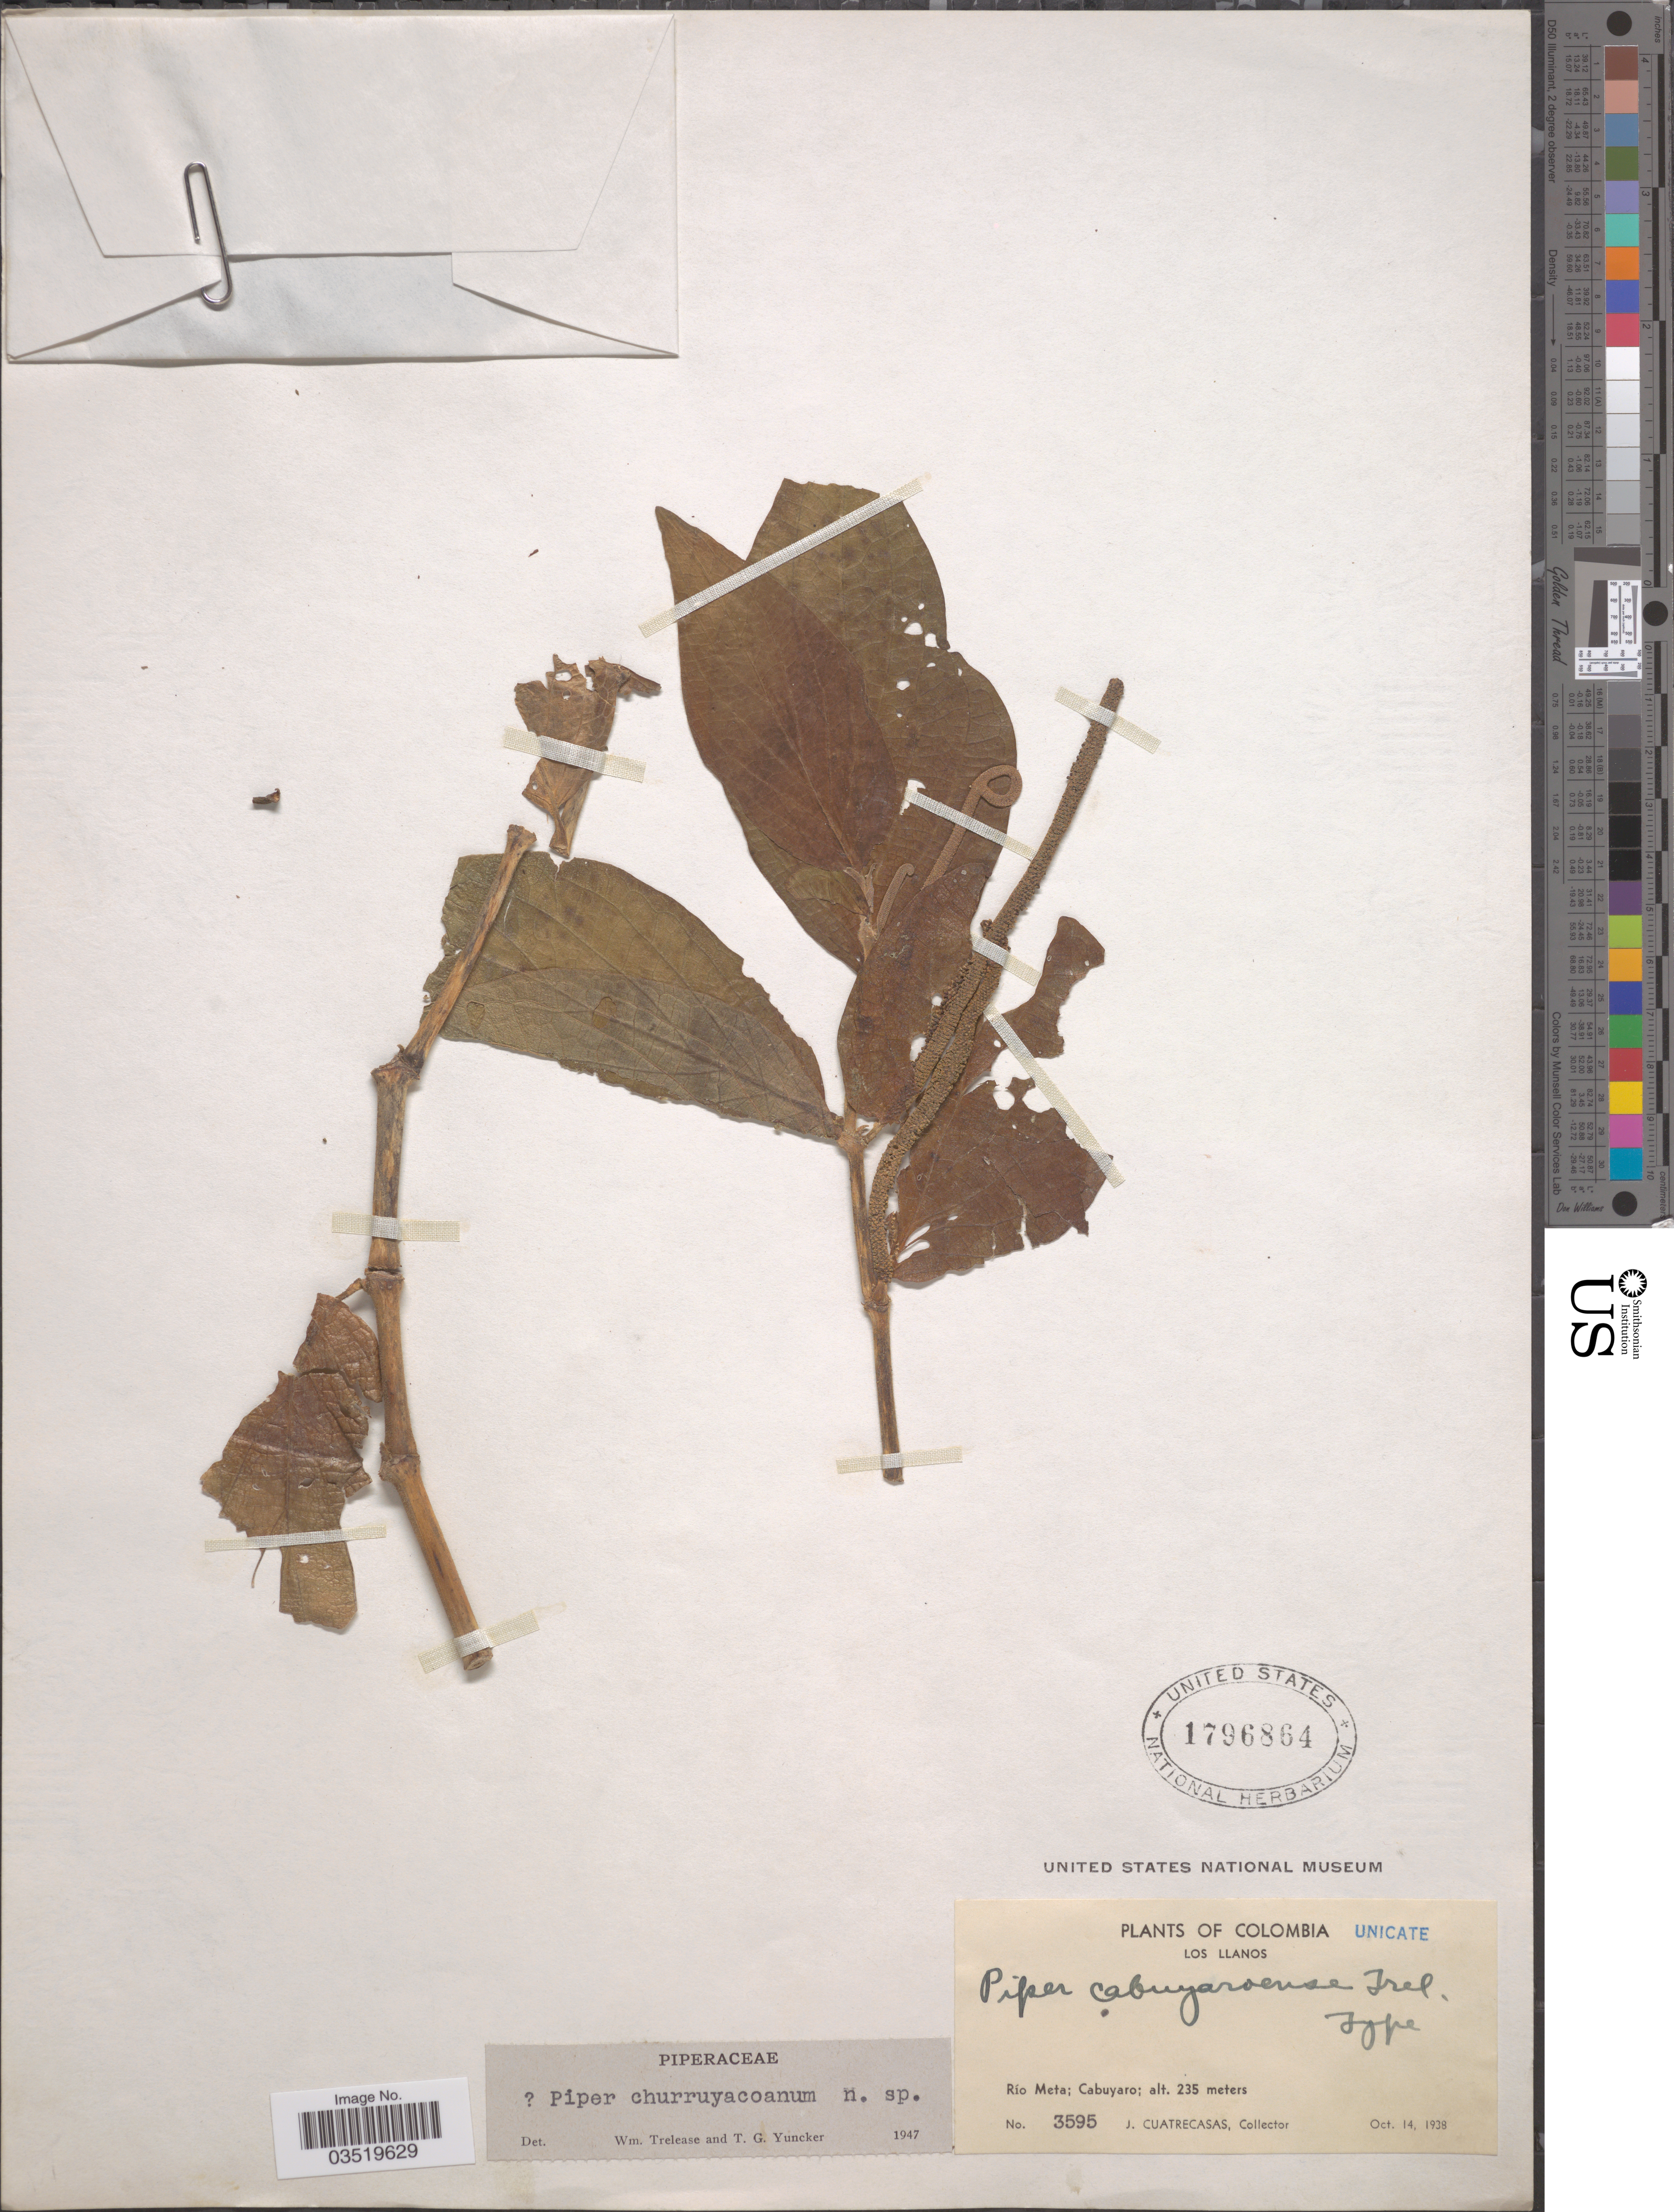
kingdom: Plantae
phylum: Tracheophyta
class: Magnoliopsida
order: Piperales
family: Piperaceae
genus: Piper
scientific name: Piper churruyacoanum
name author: Trel. & Yunck.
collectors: J. Cuatrecasas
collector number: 3595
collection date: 1938-10-14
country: Colombia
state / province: Meta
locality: Los Llanos. Río Meta; Cabuyaro.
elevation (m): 235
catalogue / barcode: US 1796864